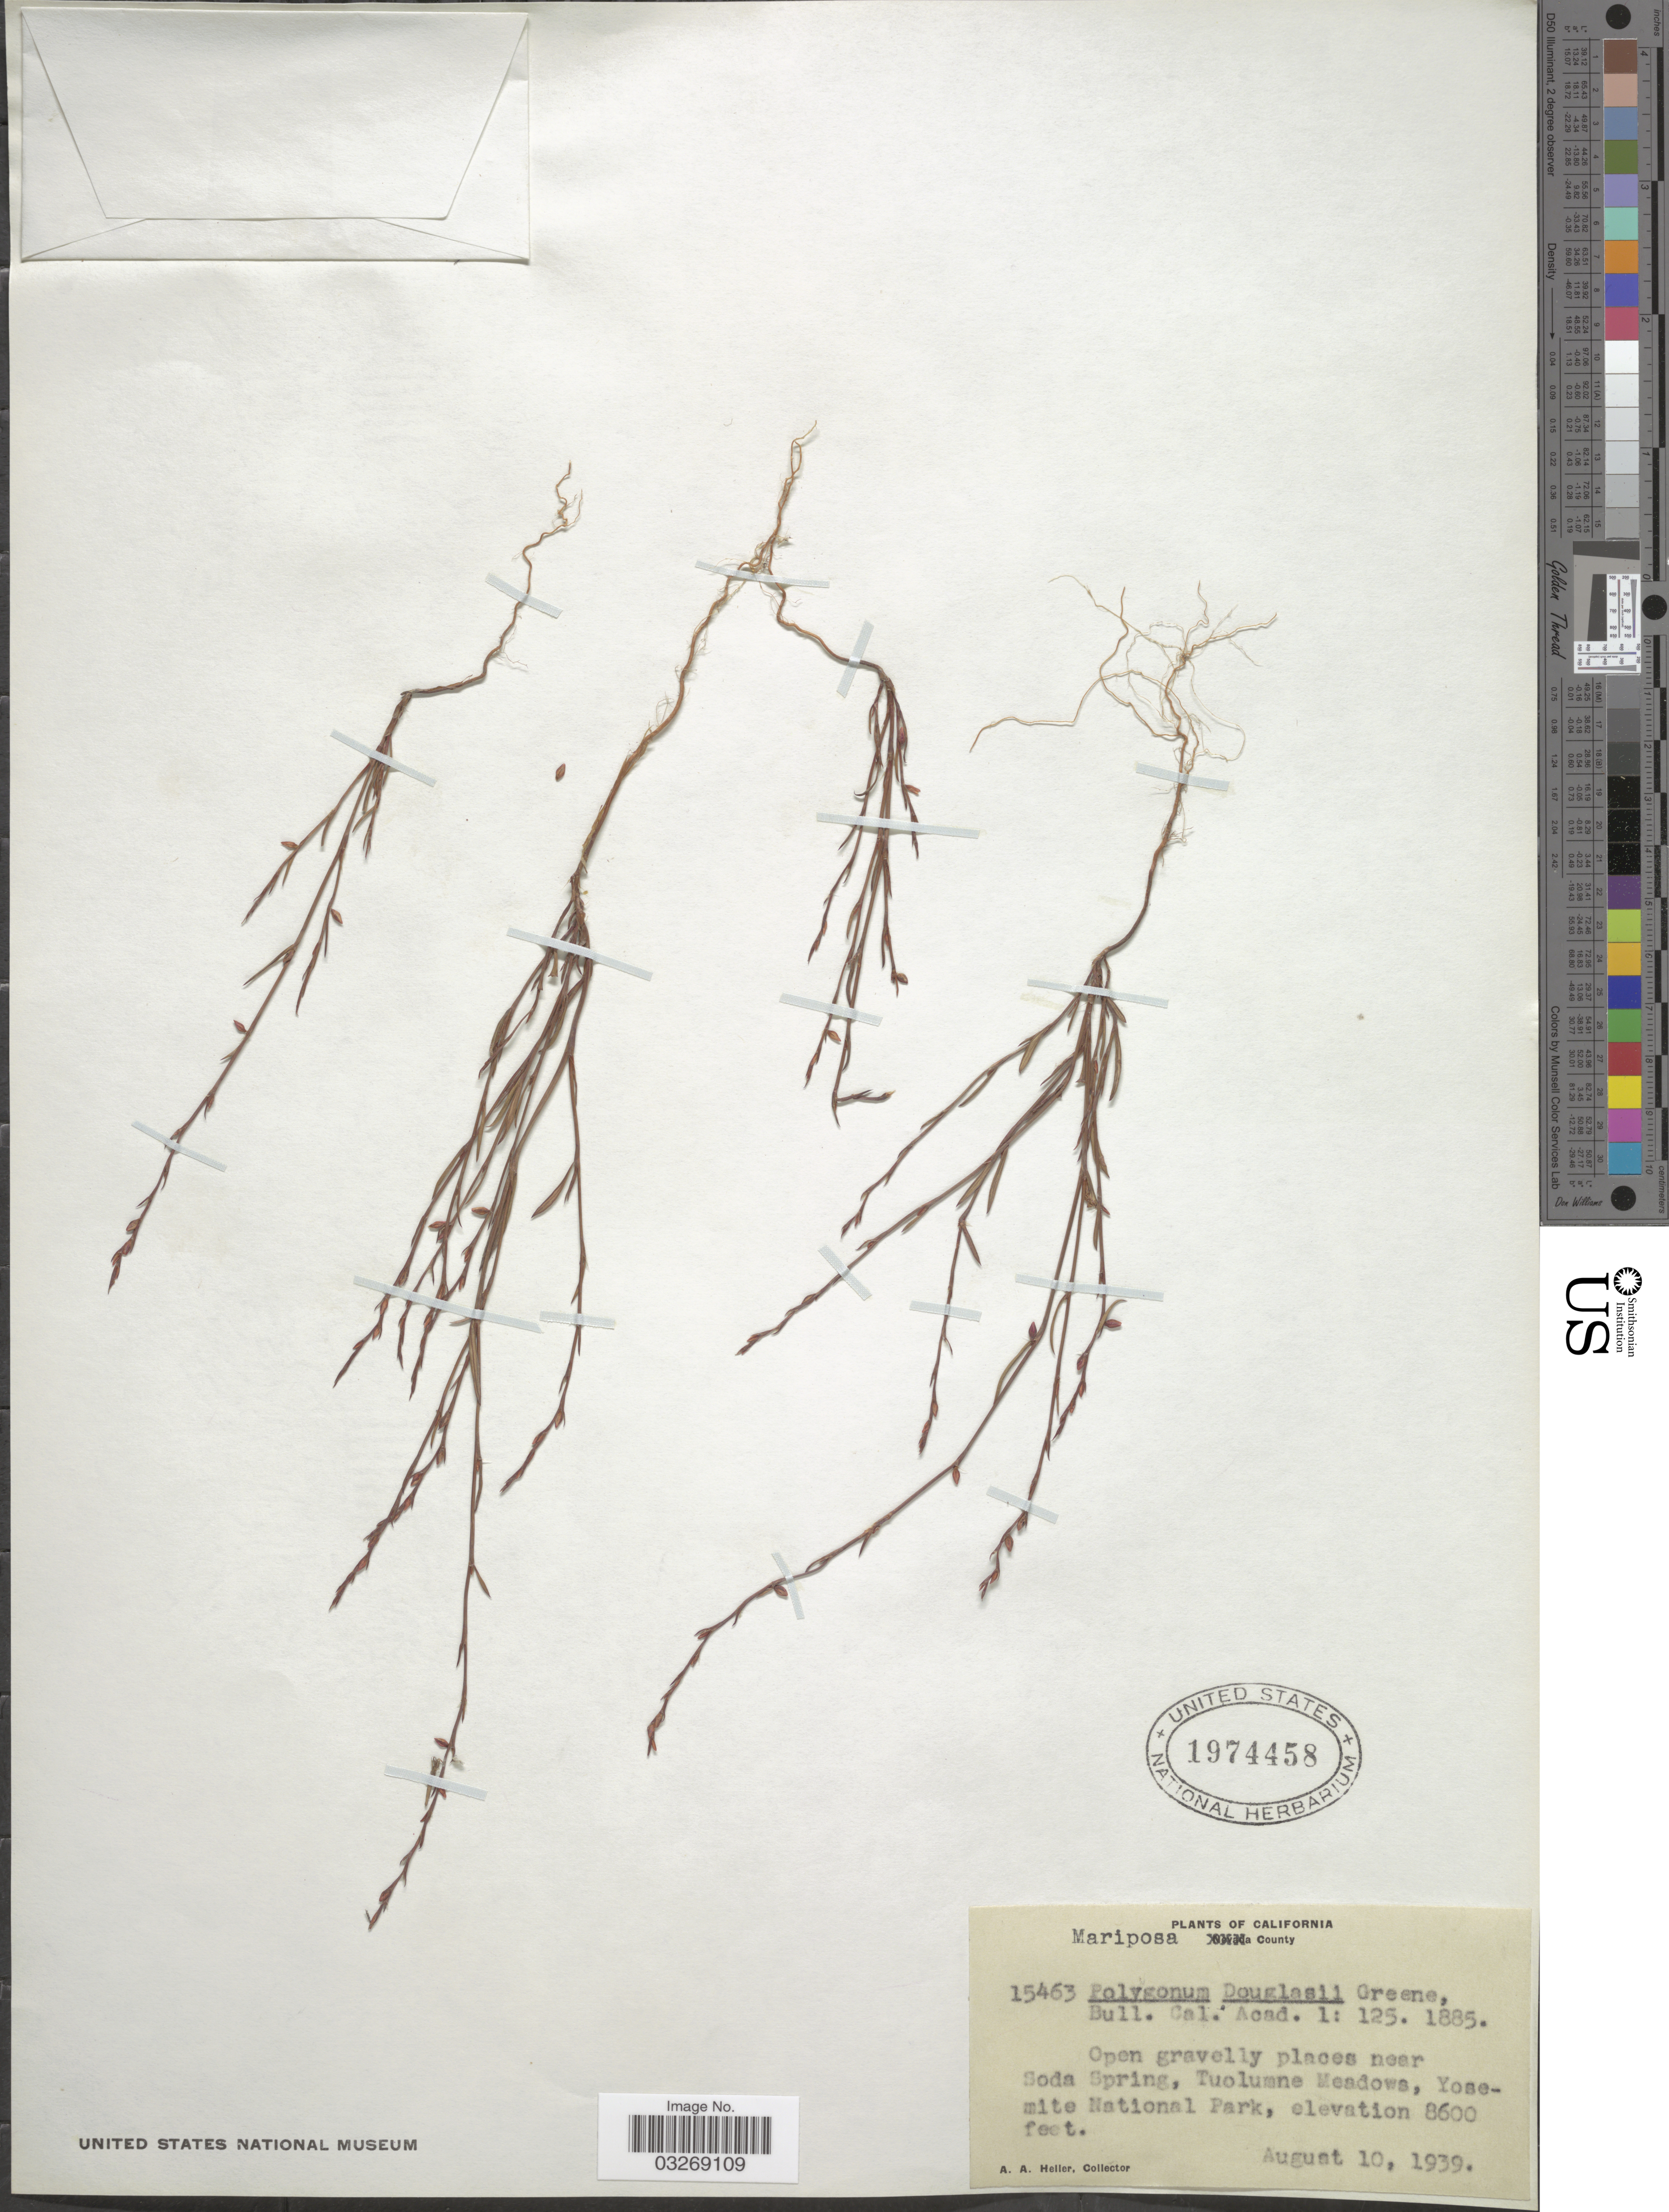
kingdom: Plantae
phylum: Tracheophyta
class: Magnoliopsida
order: Caryophyllales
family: Polygonaceae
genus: Polygonum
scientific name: Polygonum douglasii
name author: Greene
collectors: A. A. Heller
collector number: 15463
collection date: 1939-08-10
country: United States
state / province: California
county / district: Mariposa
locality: Mariposa County. Open gravelly places near Soda Spring, Tuolumne Meadows, Yosemite National Park.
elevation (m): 2621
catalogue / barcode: US 1974458